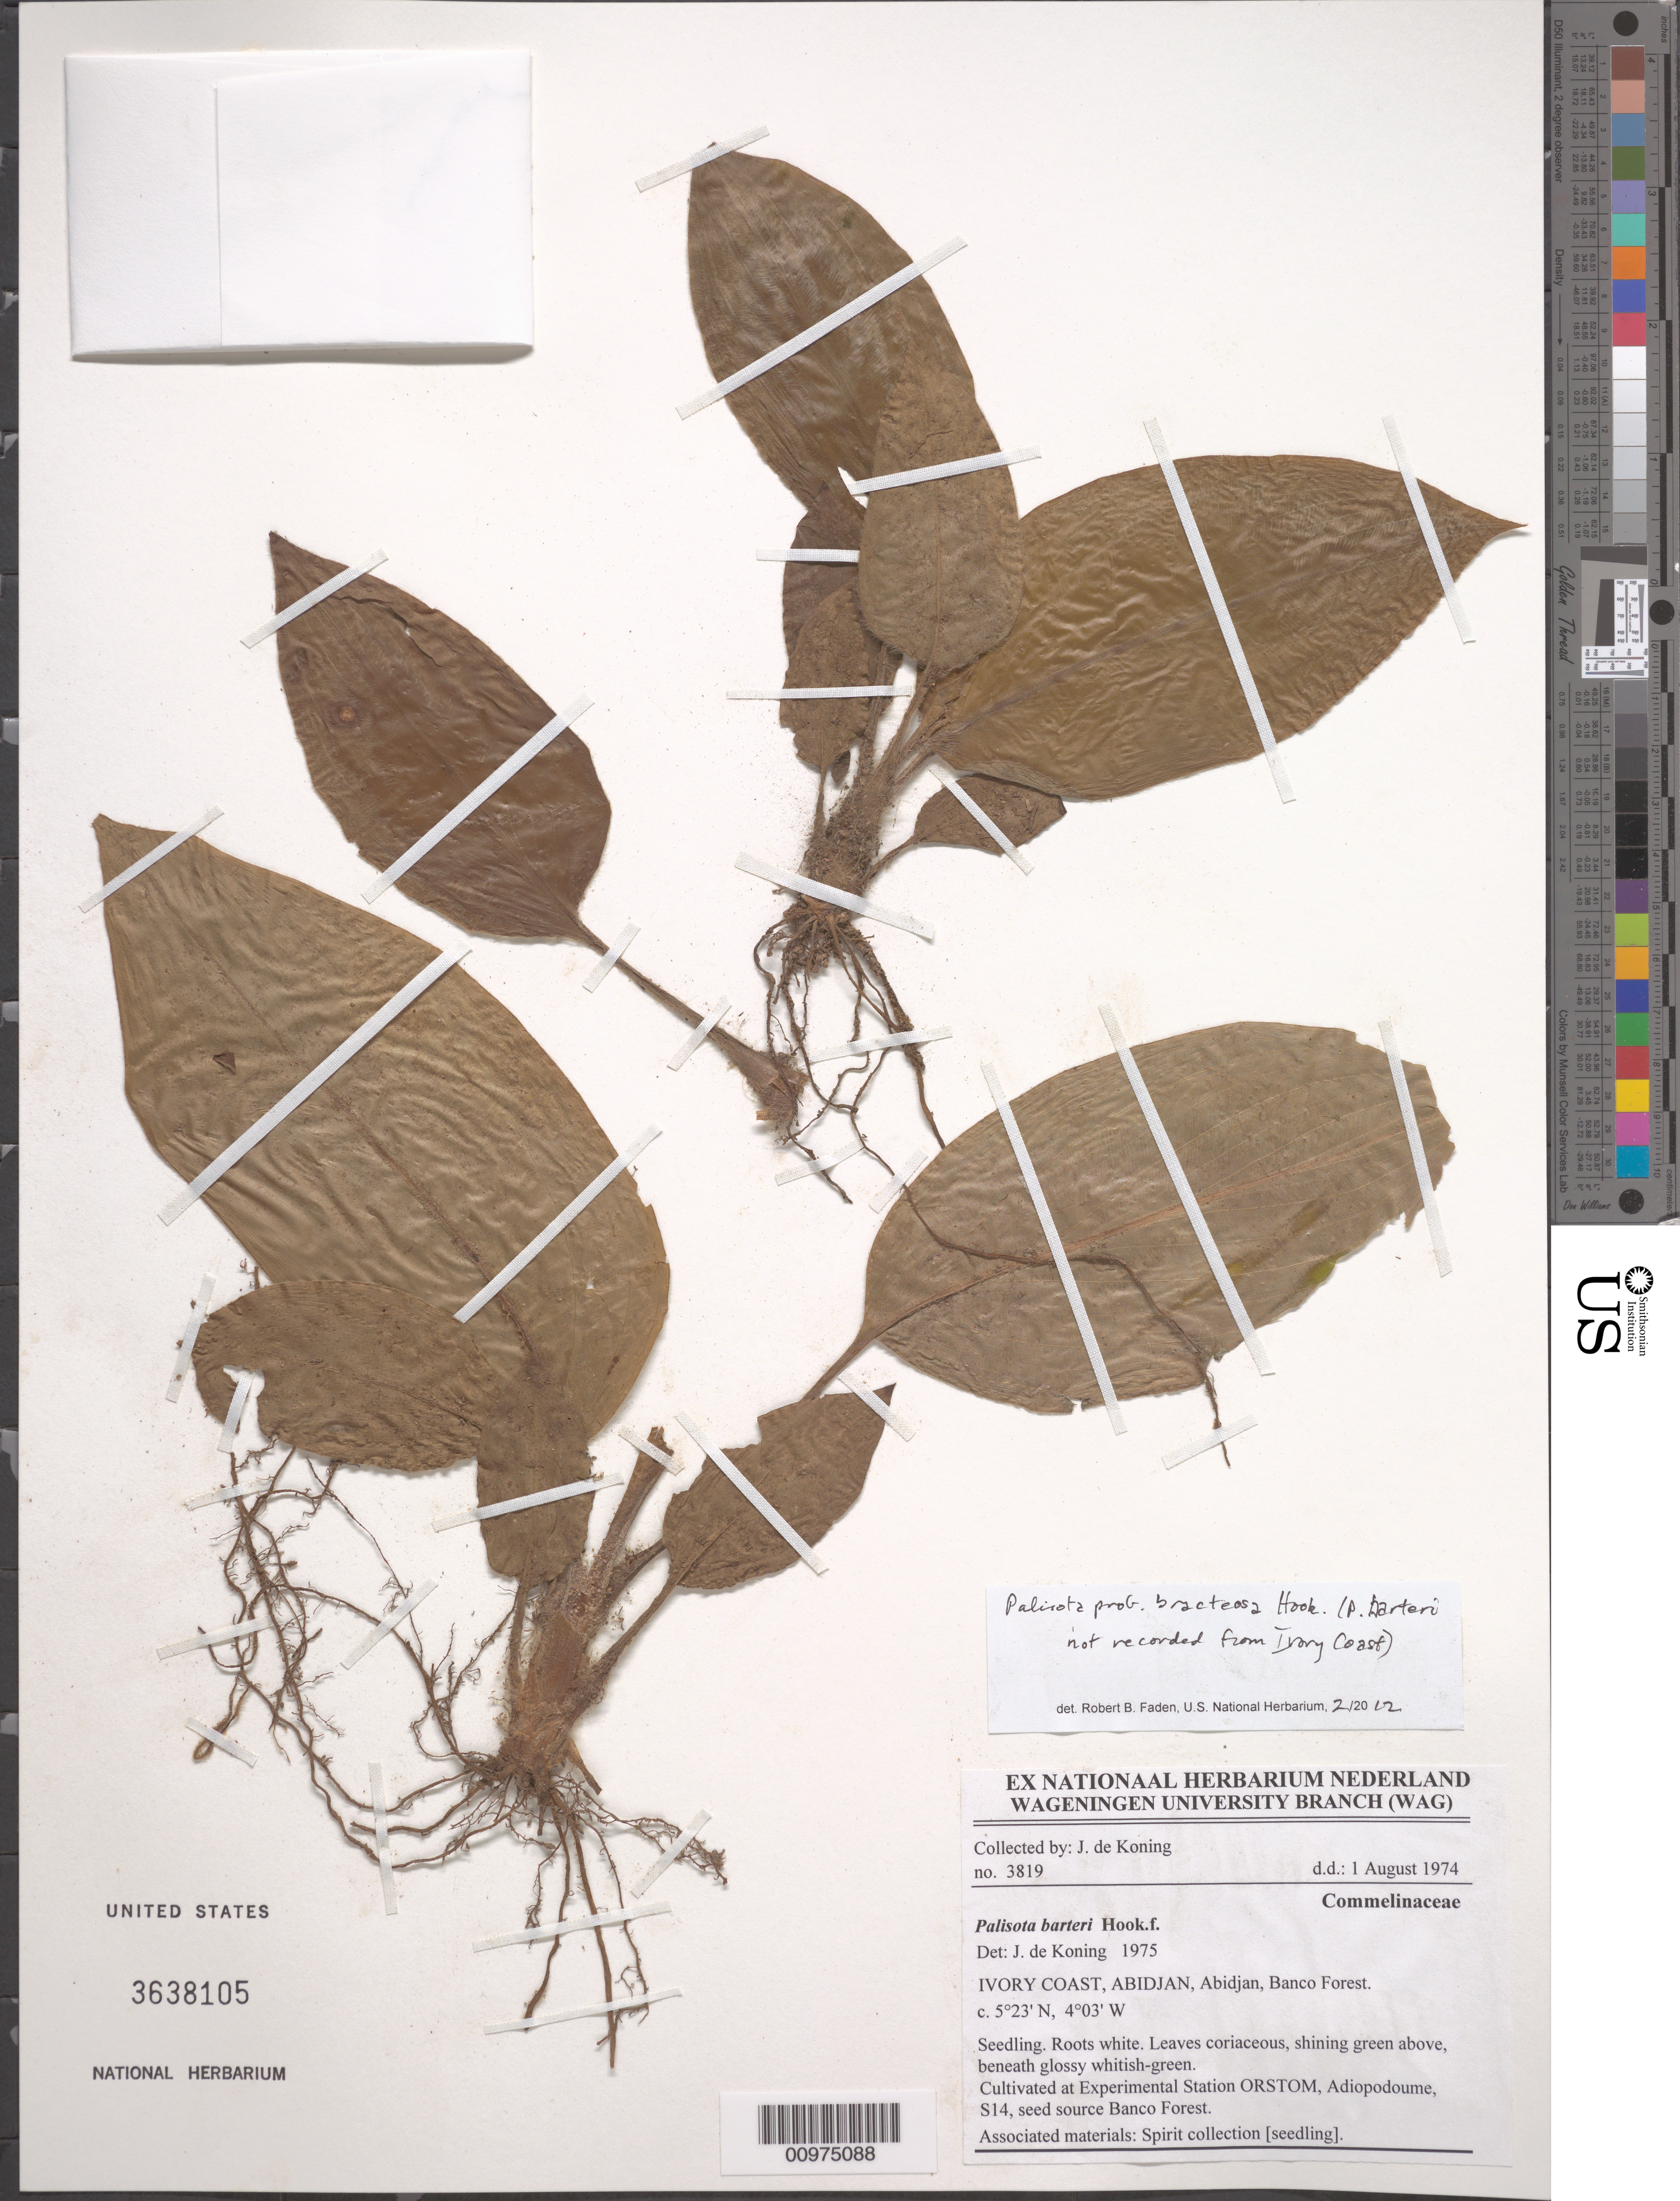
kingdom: Plantae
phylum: Tracheophyta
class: Liliopsida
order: Commelinales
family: Commelinaceae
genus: Palisota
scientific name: Palisota bracteosa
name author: C.B. Clarke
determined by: Faden, Robert B., (US), Smithsonian Institution - National Museum of Natural History (UNITED STATES)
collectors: J. de Koning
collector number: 3819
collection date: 1974-08-01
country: Ivory Coast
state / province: Abidjan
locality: Abidjan Banco Forest.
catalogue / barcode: US 3638105